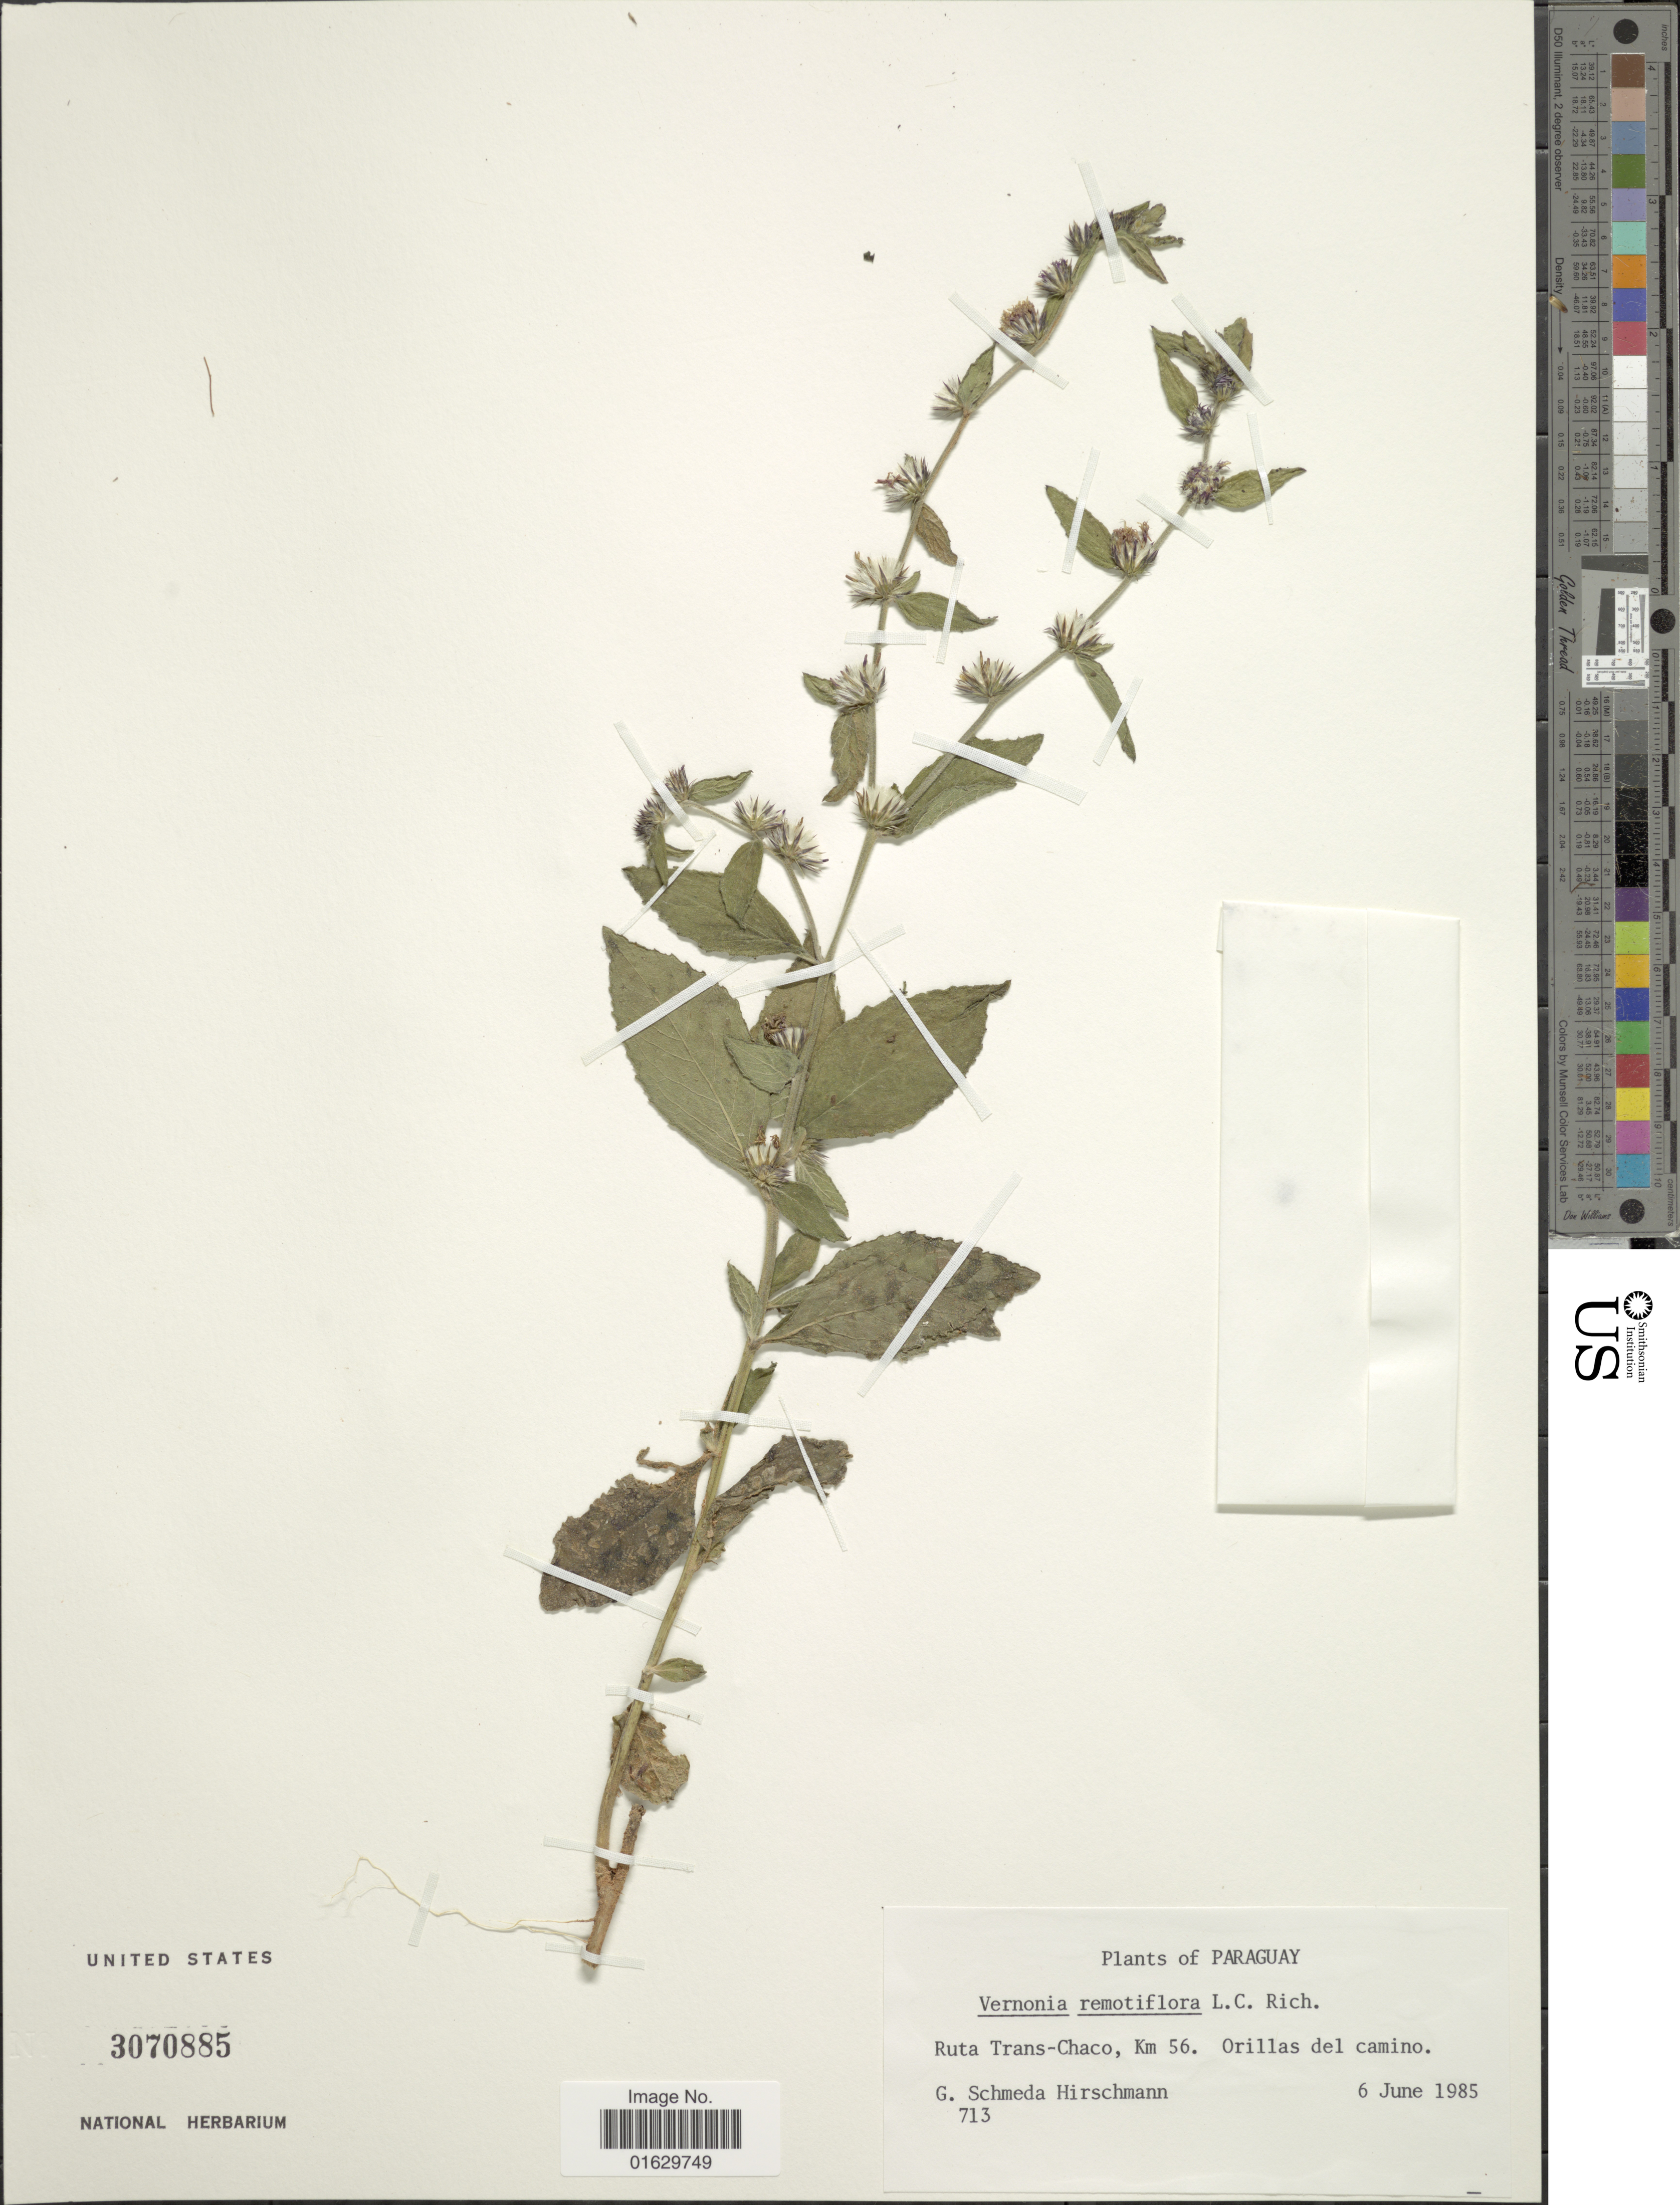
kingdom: Plantae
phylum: Tracheophyta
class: Magnoliopsida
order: Asterales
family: Asteraceae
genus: Lepidaploa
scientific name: Lepidaploa remotiflora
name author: (Rich.) H. Rob.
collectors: G. Hirschmann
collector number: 713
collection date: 1985-06-06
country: Paraguay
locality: Ruta Trans-Chaco, Km 56. Orillas del Camino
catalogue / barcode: US 3070885